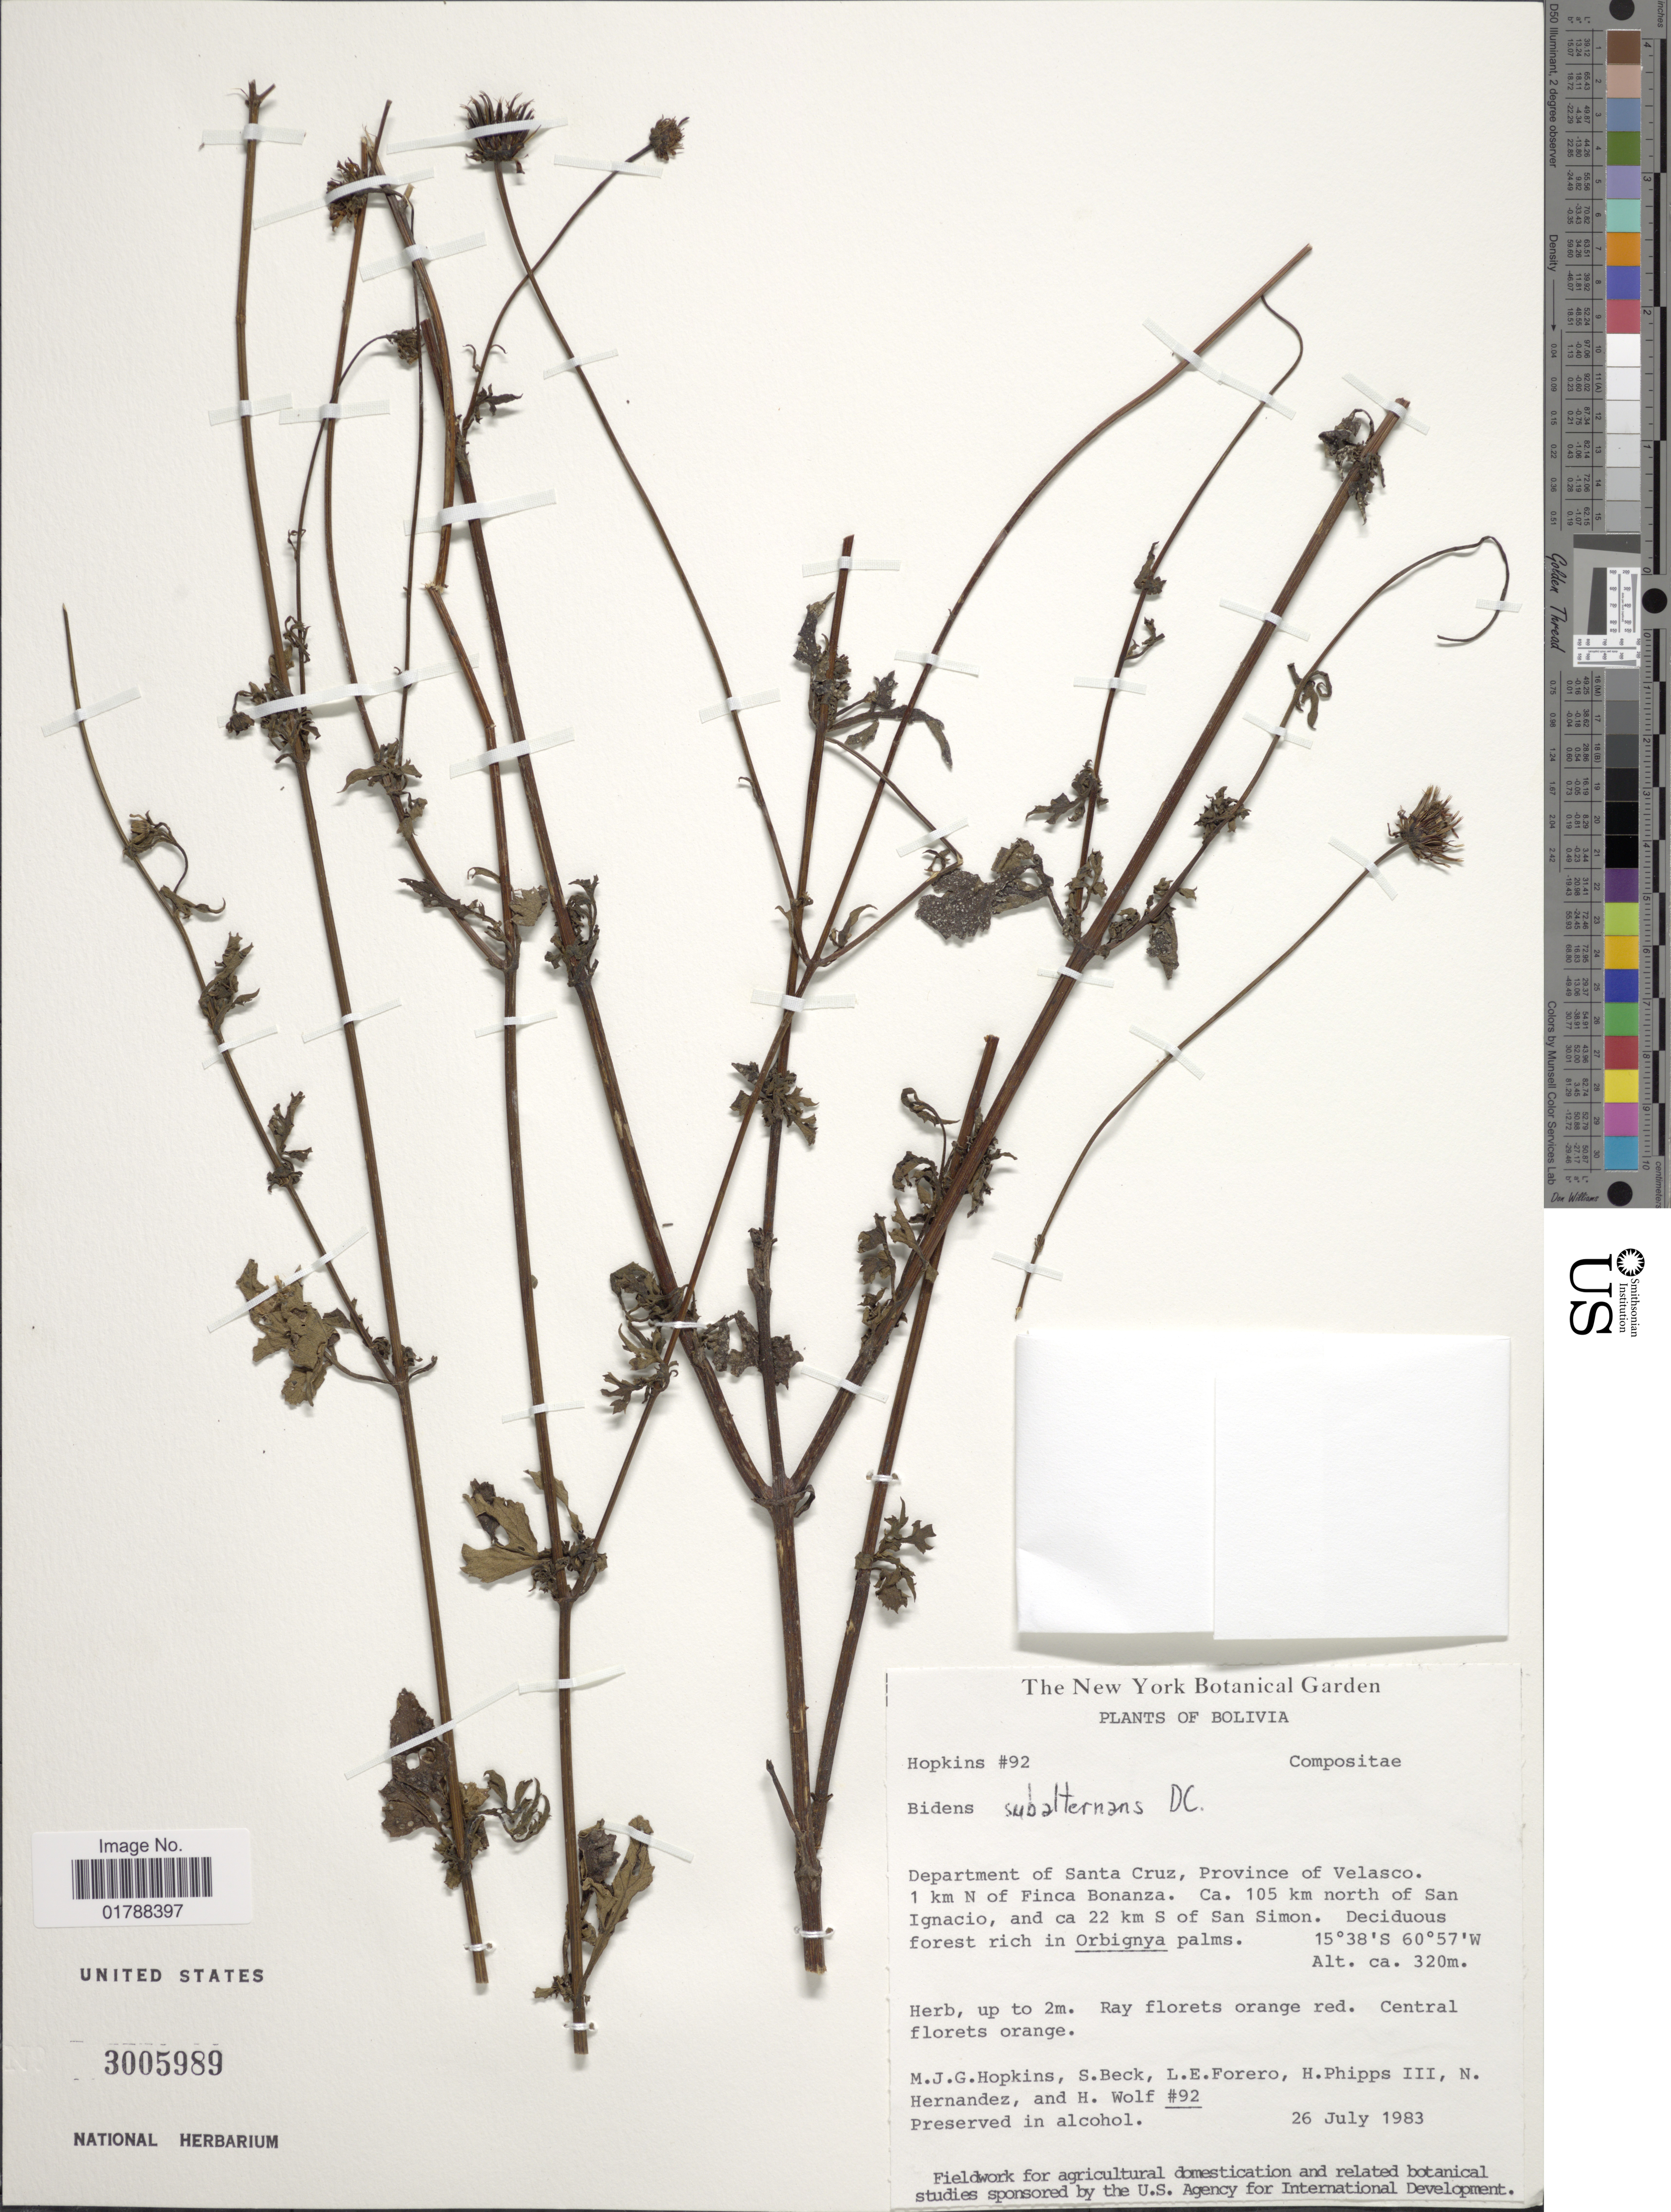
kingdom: Plantae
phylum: Tracheophyta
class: Magnoliopsida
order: Asterales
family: Asteraceae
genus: Bidens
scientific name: Bidens gardneri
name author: Baker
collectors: M. J. G. Hopkins, S. G. Beck, L. Forero, H. Phipps & et al.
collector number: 92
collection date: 1983-07-26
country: Bolivia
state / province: Santa Cruz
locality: Province of Velasco. 1 km N of Finca Bonanza. Ca 105 km north of San Ignacio, and ca 22 km S of San Simon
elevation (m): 320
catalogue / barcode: US 3005989